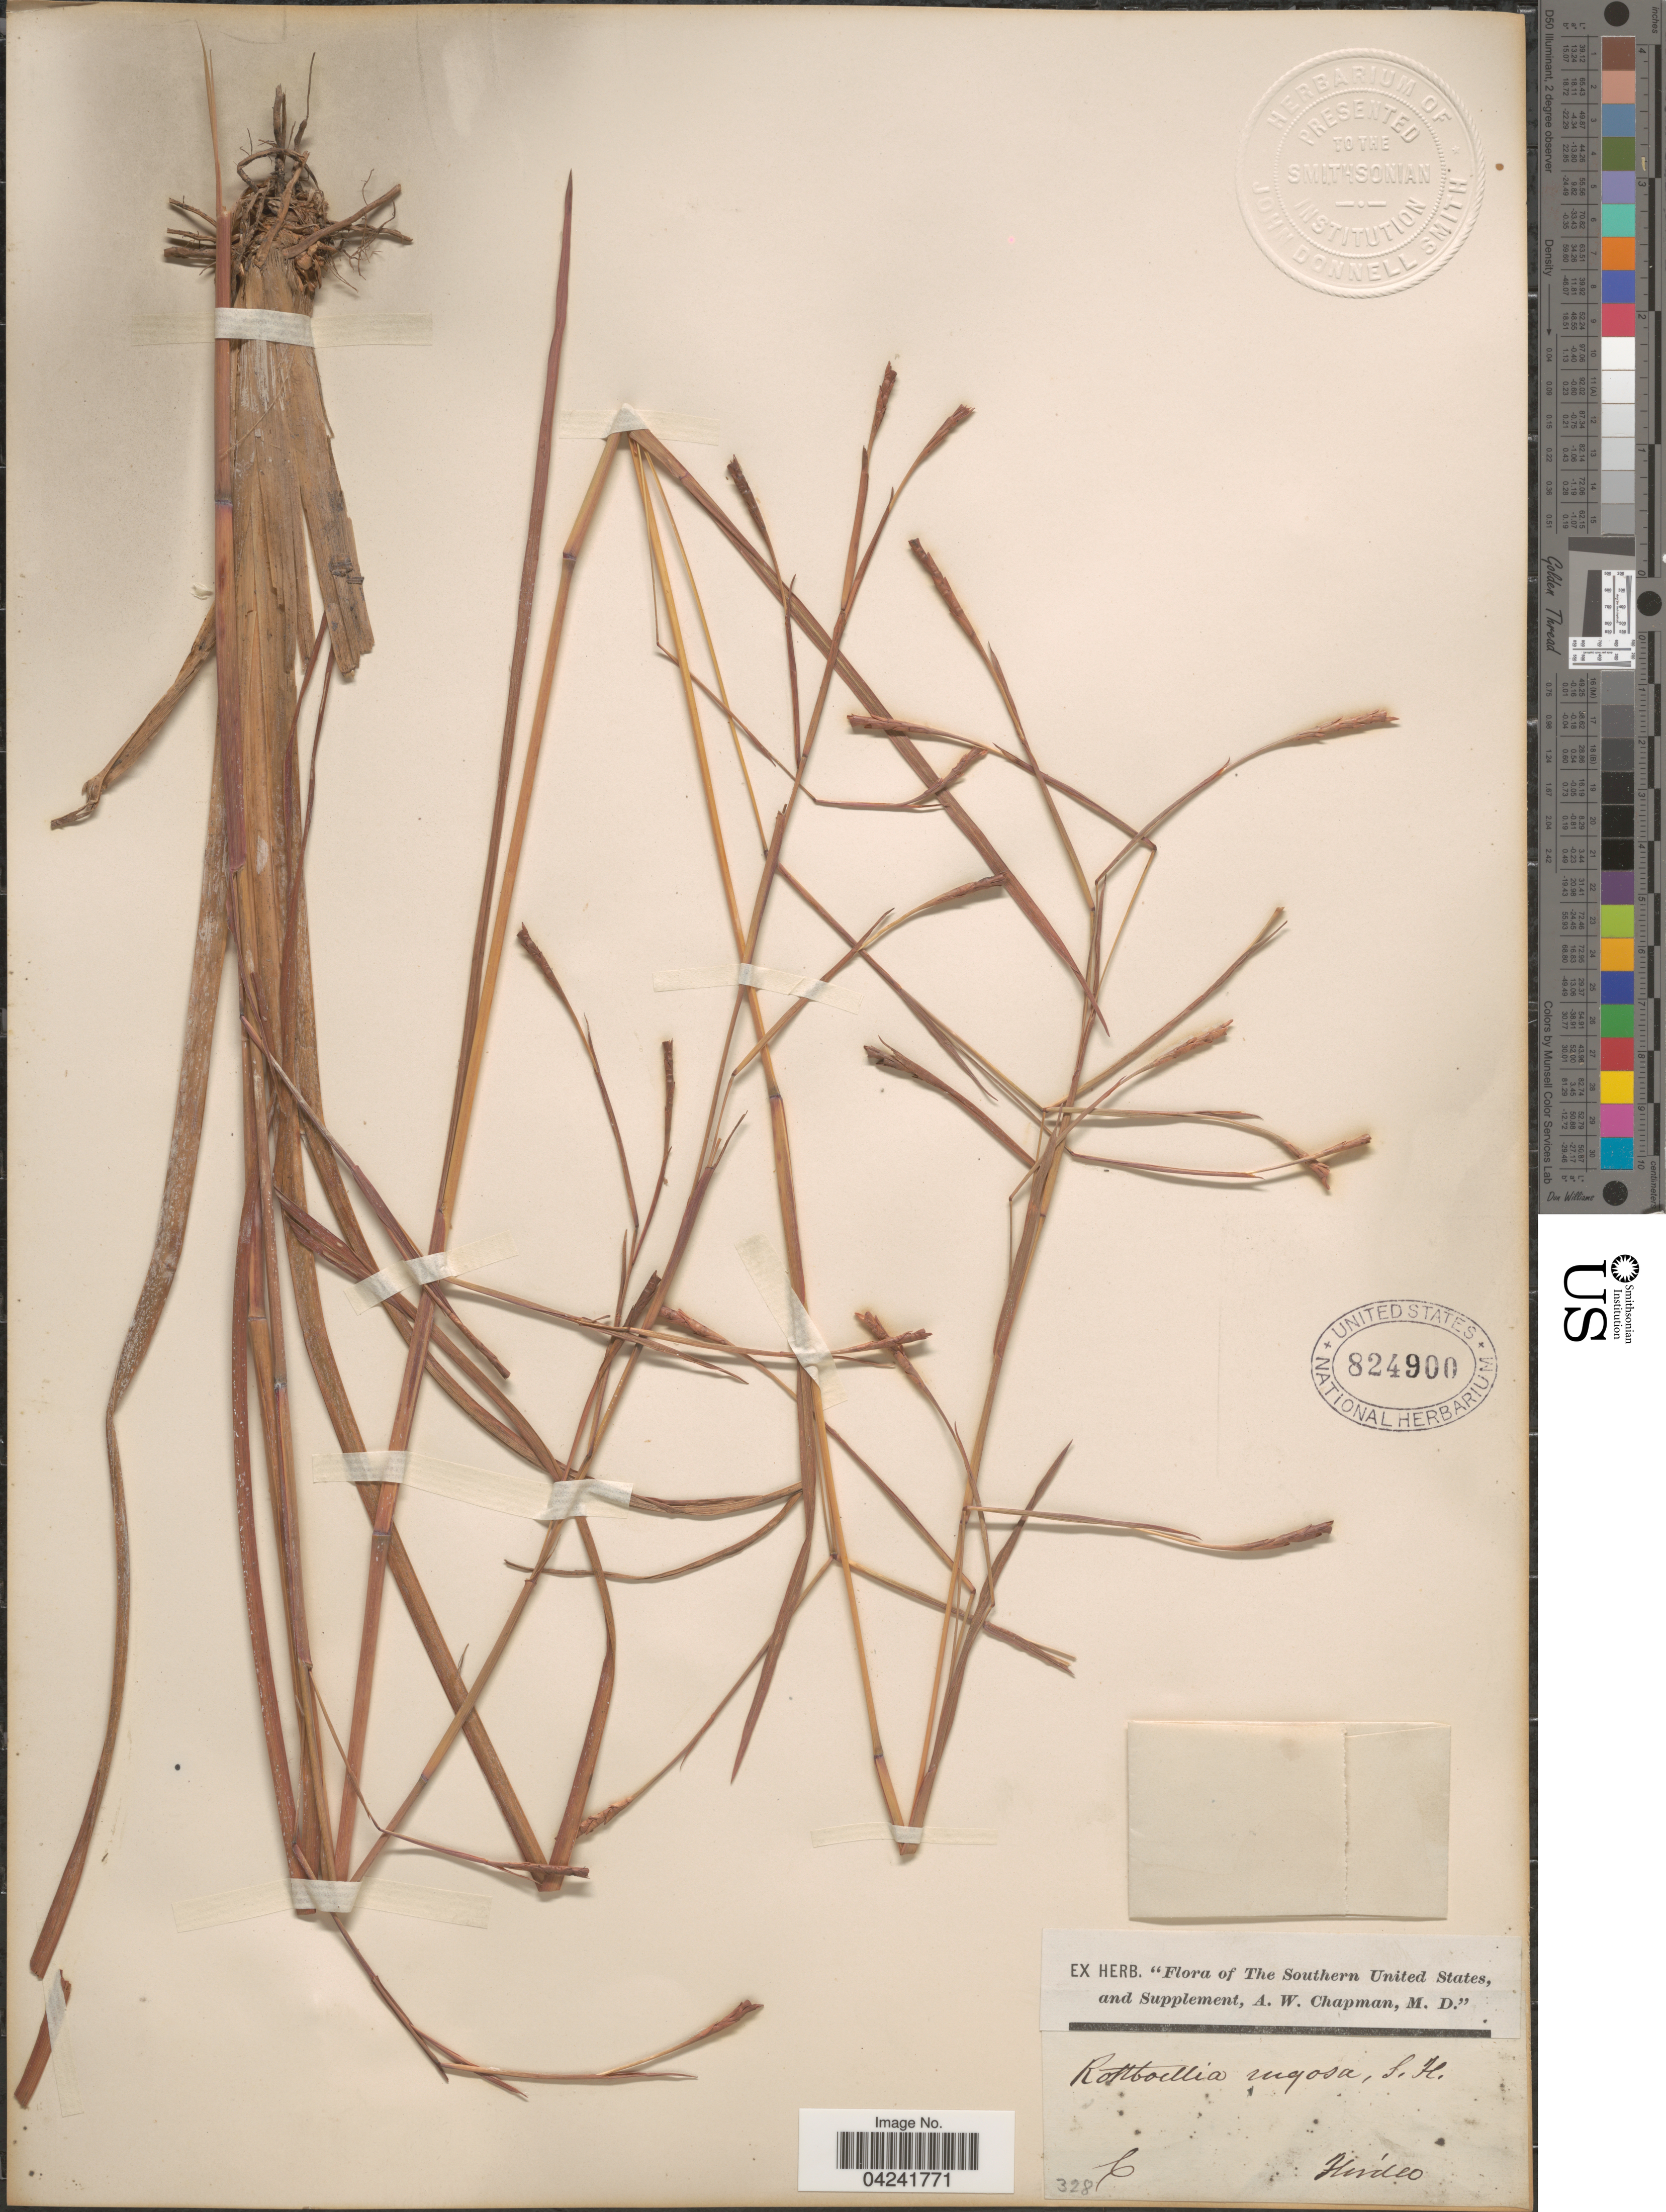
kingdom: Plantae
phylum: Tracheophyta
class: Liliopsida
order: Poales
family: Poaceae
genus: Mnesithea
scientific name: Mnesithea rugosa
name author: (Nutt.) de Koning & Sosef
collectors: ex herb. A.W. Chapman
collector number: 328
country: United States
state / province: Florida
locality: Southern United States and Supplement.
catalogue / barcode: US 824900